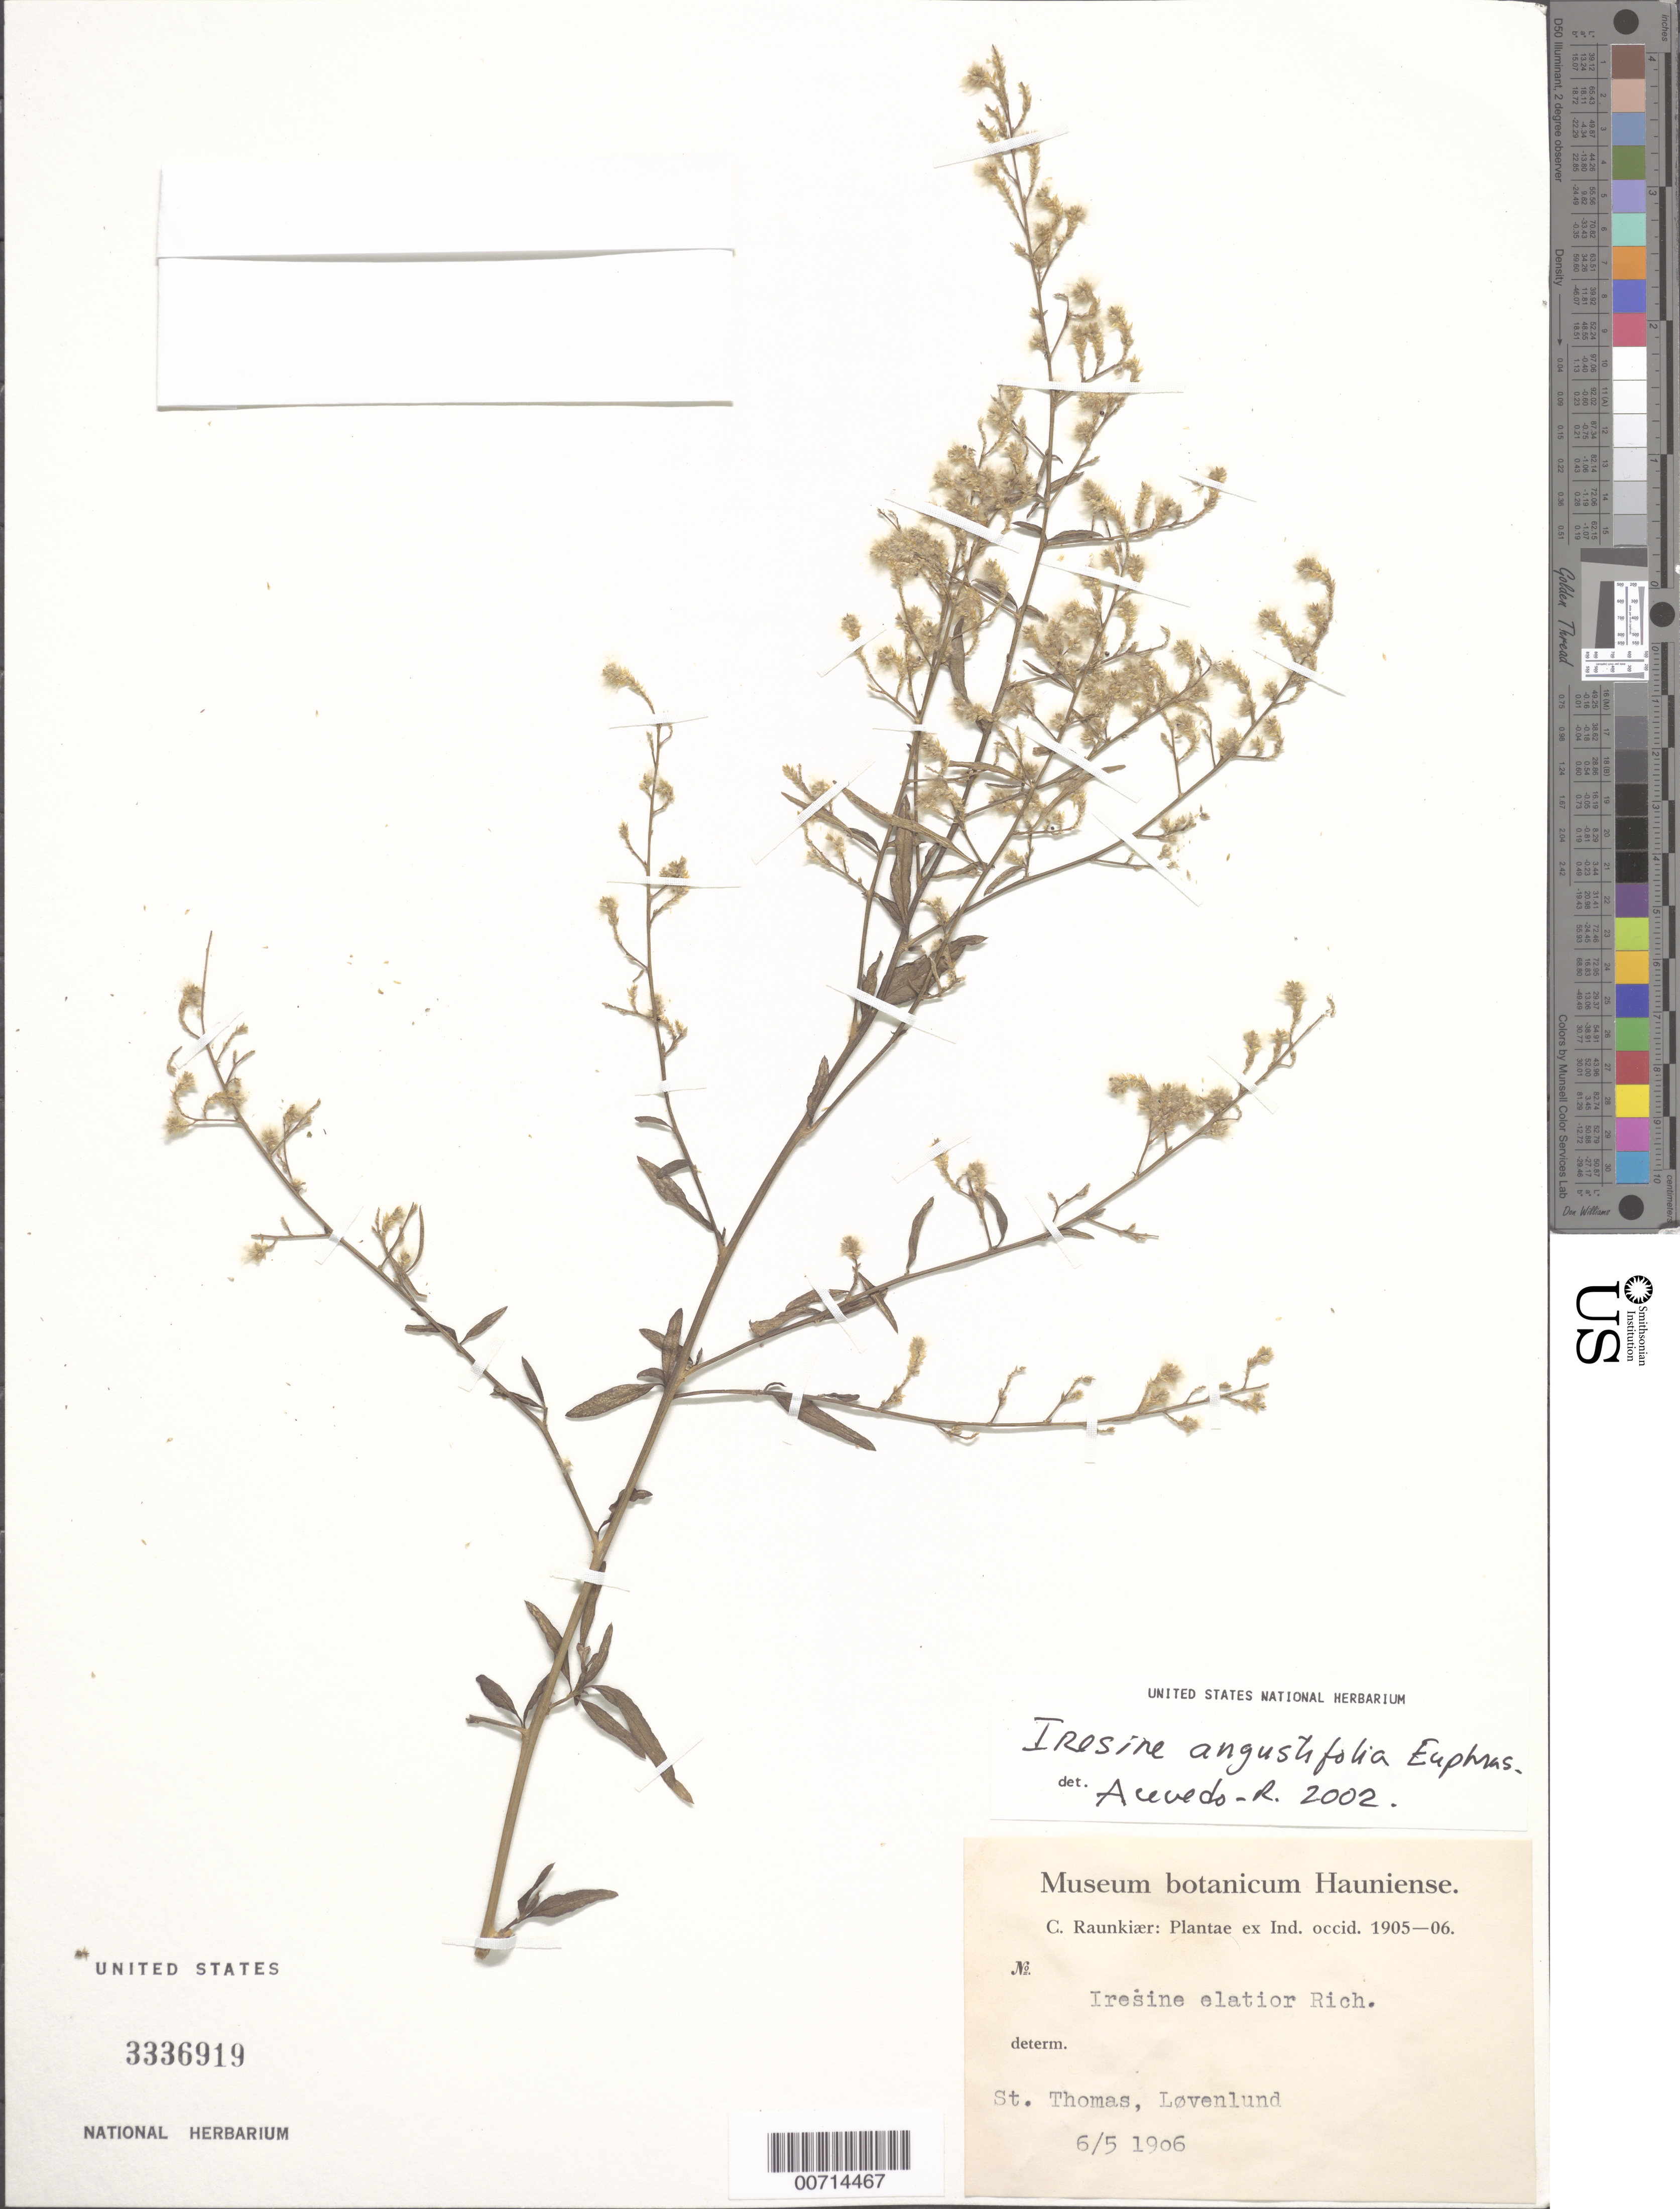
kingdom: Plantae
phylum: Tracheophyta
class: Magnoliopsida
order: Caryophyllales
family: Amaranthaceae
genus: Iresine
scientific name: Iresine angustifolia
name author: Euphrasén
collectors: C. Raunkiær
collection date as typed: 06 May 1906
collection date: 1906-05-06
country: U.S. Virgin Islands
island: St. Thomas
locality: Lovenlund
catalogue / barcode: US 3336919